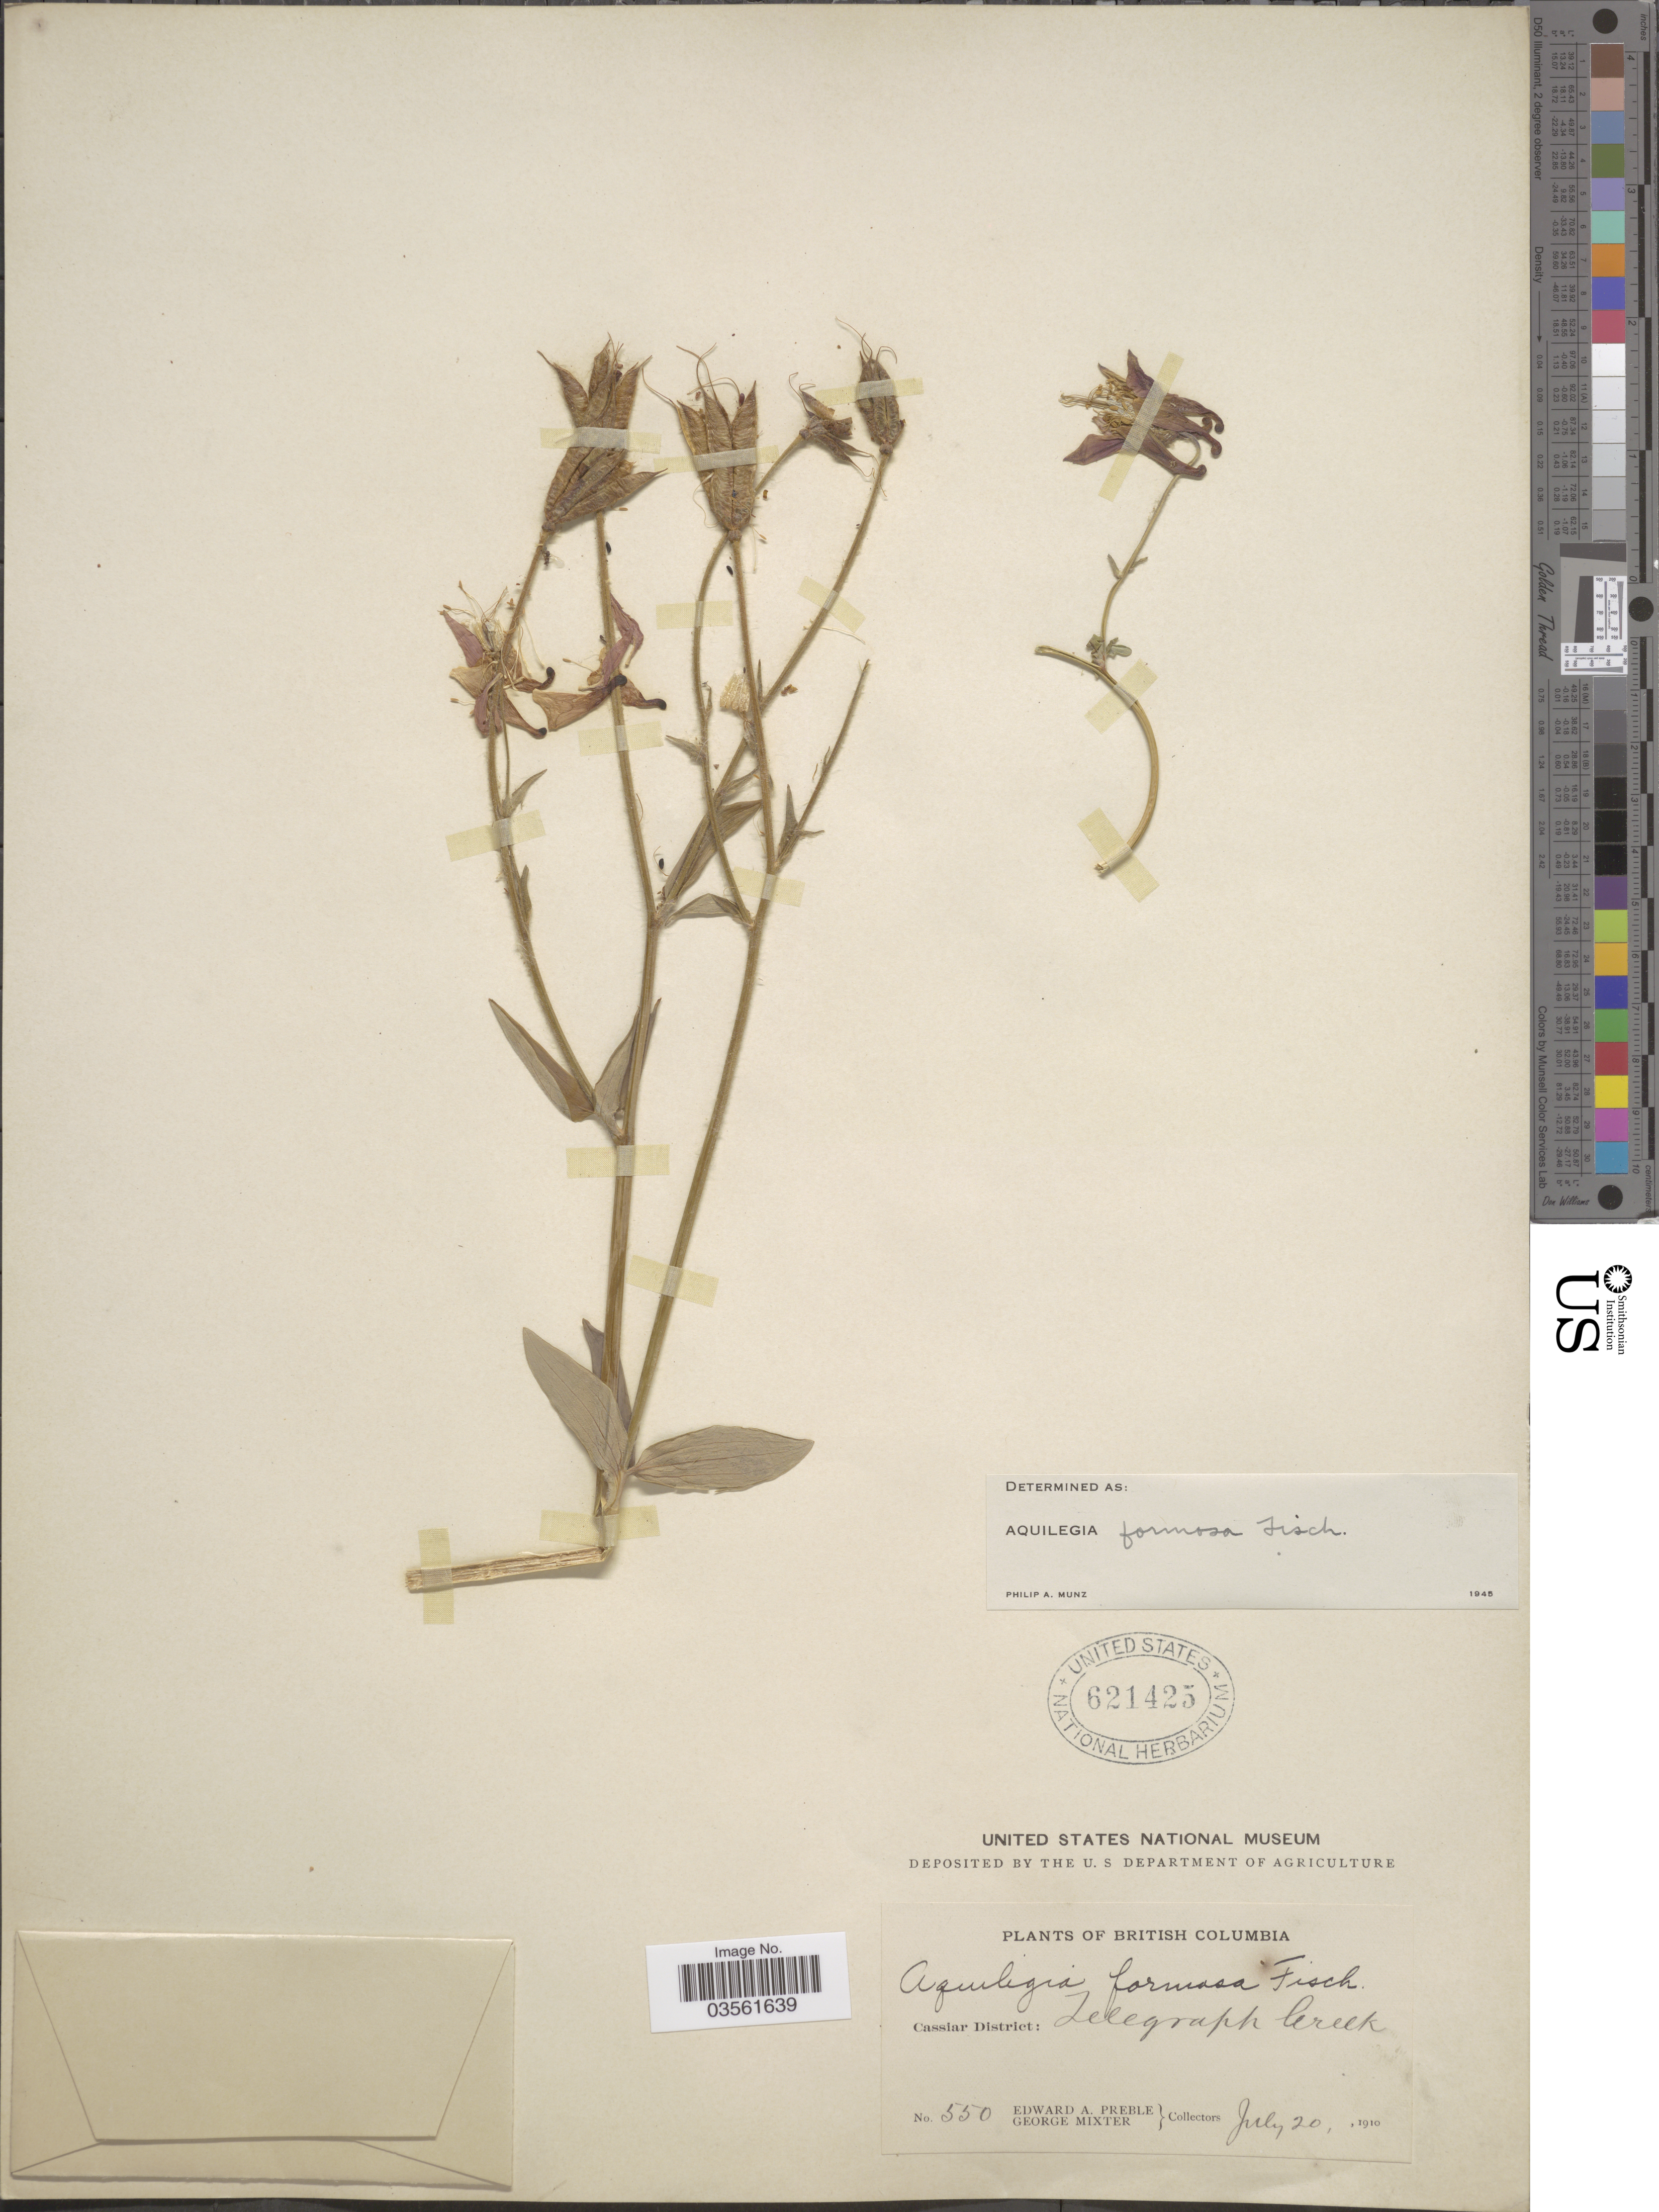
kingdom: Plantae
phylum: Tracheophyta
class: Magnoliopsida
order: Ranunculales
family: Ranunculaceae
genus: Aquilegia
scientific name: Aquilegia formosa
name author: Fisch. ex DC.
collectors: E. Preble & G. Mixter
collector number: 550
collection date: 1910-07-20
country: Canada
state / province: British Columbia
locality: Cassiar District: Telegraph Creek.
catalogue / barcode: US 621425